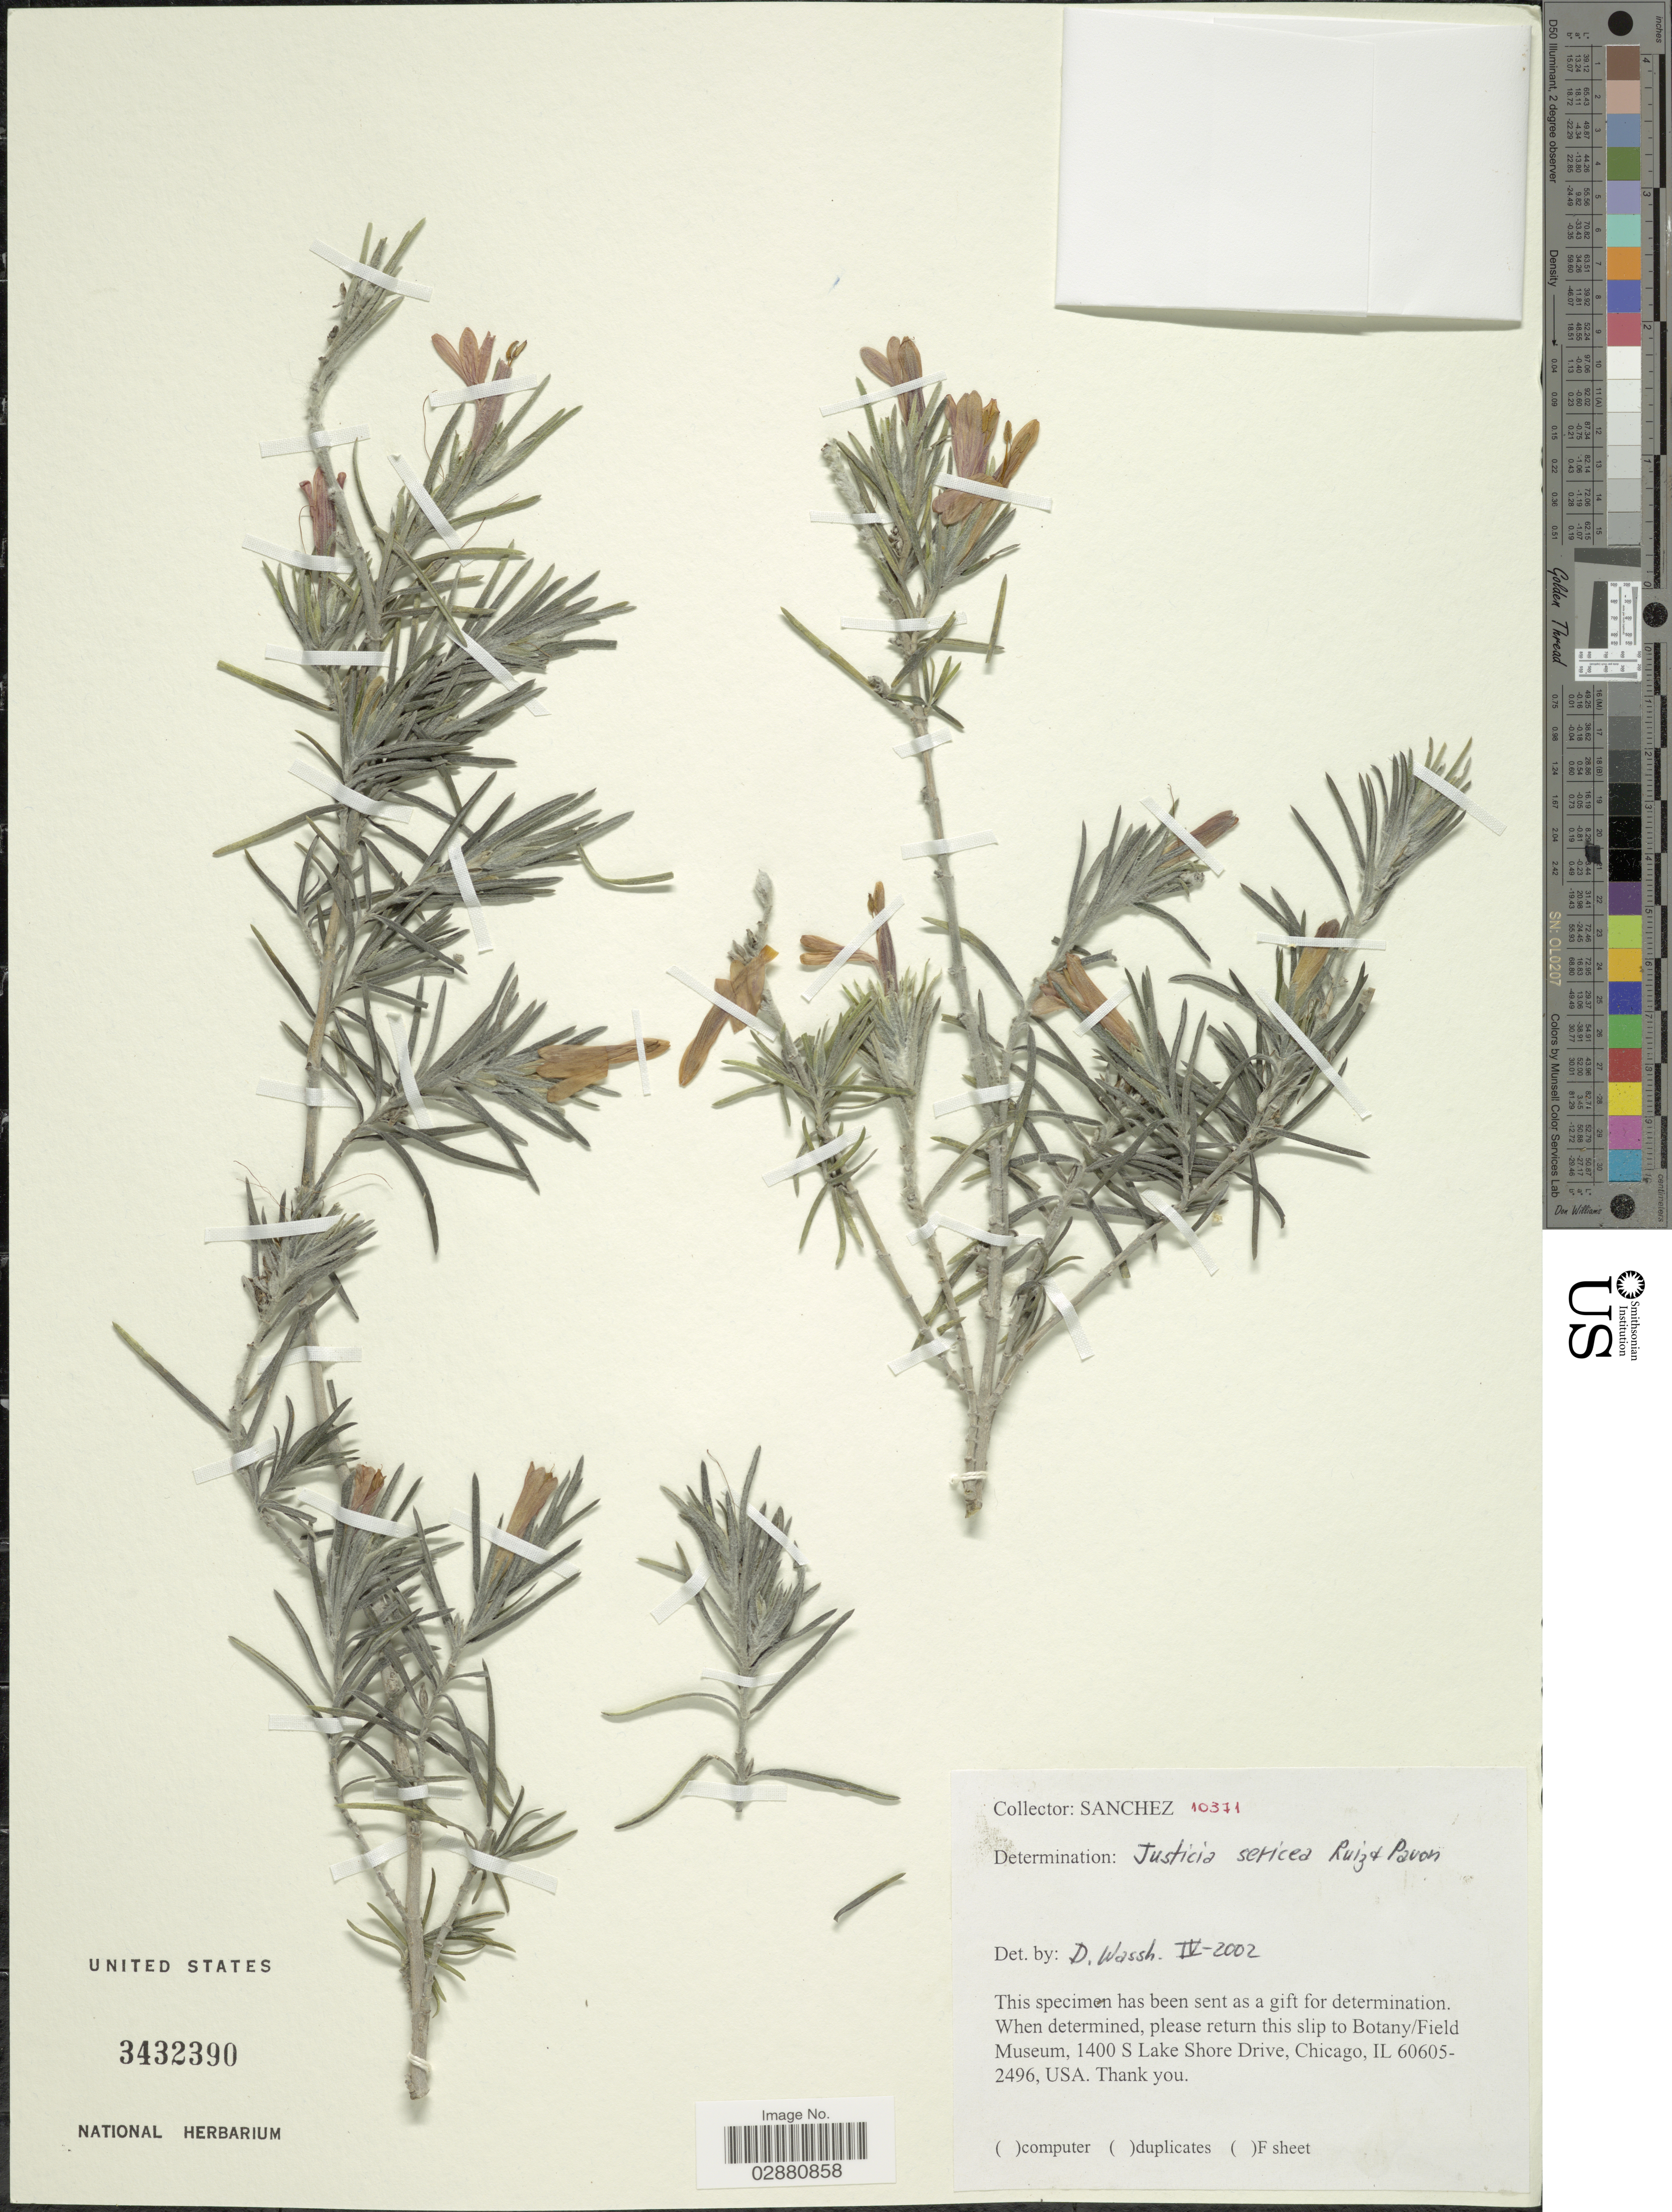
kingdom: Plantae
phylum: Tracheophyta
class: Magnoliopsida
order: Lamiales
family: Acanthaceae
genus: Justicia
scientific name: Justicia sericea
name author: Ruiz & Pav.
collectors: Sánchez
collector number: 10371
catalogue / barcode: US 3432390